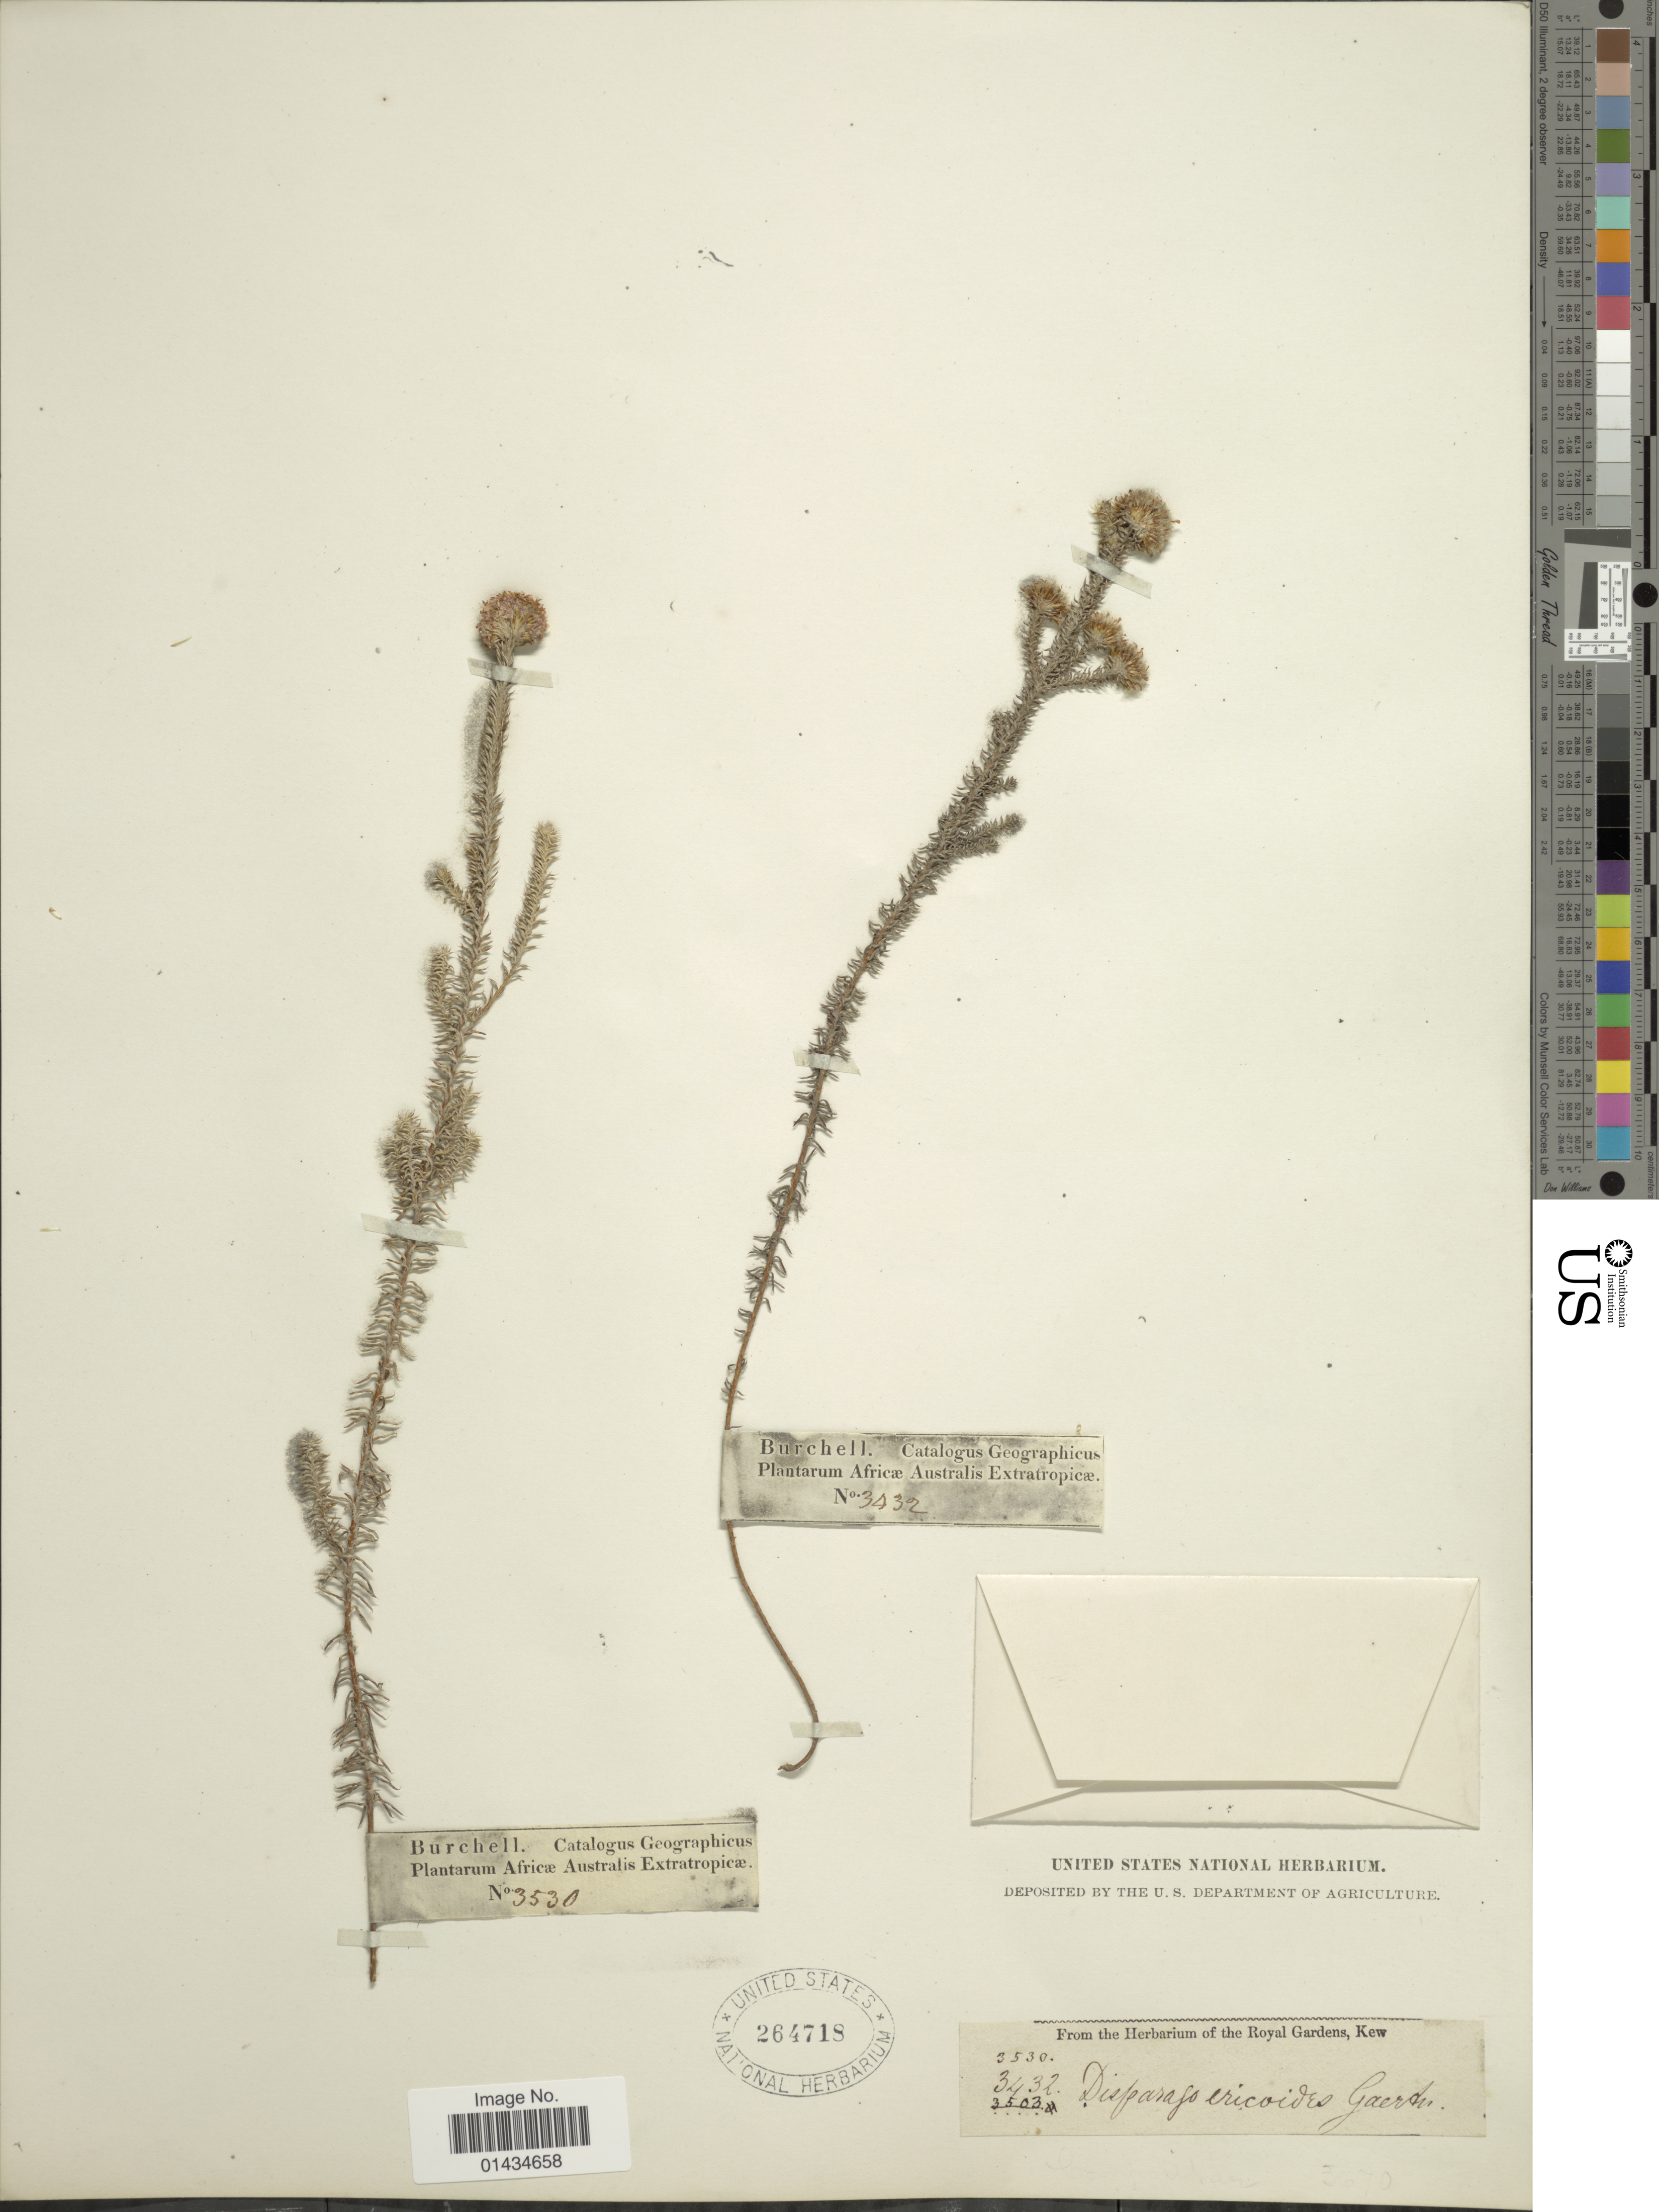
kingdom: Plantae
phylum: Tracheophyta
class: Magnoliopsida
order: Asterales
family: Asteraceae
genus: Disparago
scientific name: Disparago tortilis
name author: (DC.) Sch. Bip.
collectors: -- Burchell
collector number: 3432/3530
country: South Africa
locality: Africae Australis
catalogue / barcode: US 264718